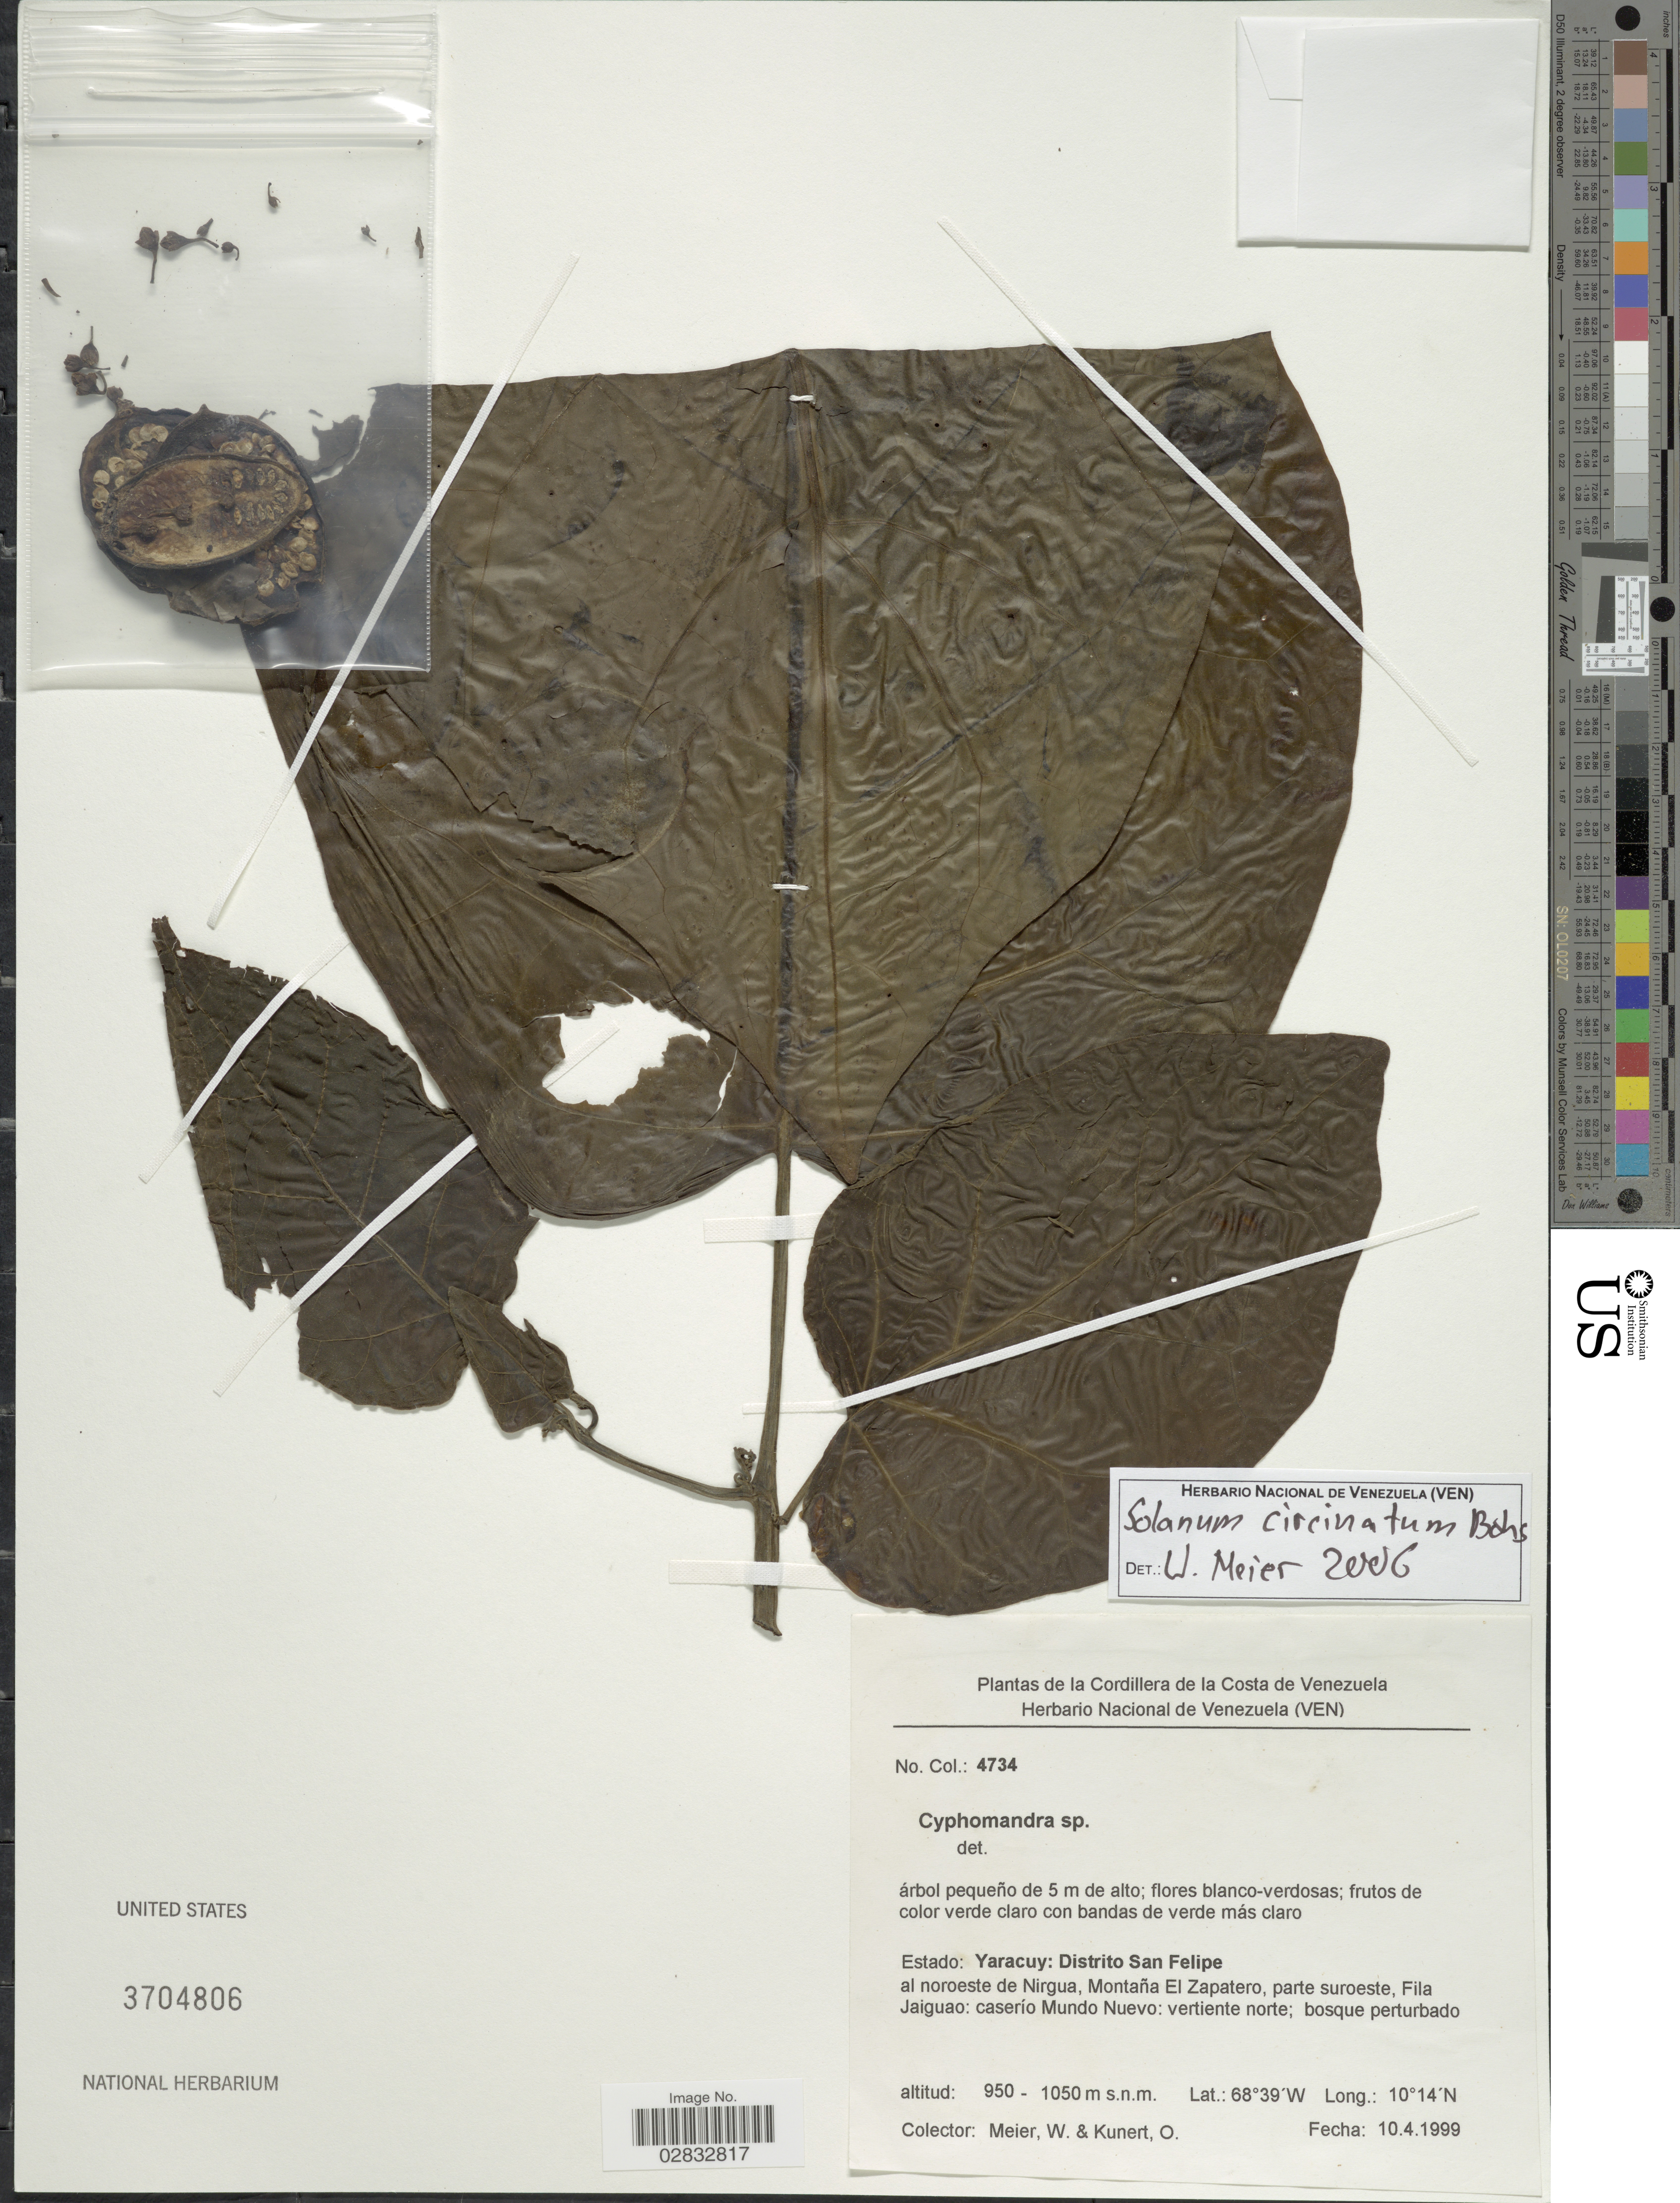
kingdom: Plantae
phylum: Tracheophyta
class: Magnoliopsida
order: Solanales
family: Solanaceae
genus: Solanum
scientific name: Solanum circinatum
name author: Bohs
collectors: W. Meier & O. Kunert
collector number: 4734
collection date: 1999-04-10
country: Venezuela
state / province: Yaracuy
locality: Distrito San Felipe al noroeste de Nirgua, Montaña El Zapatero, parte suroeste, Filia Jaiguao: caserío Mundo Nuevo: vertiente norte.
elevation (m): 950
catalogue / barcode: US 3704806